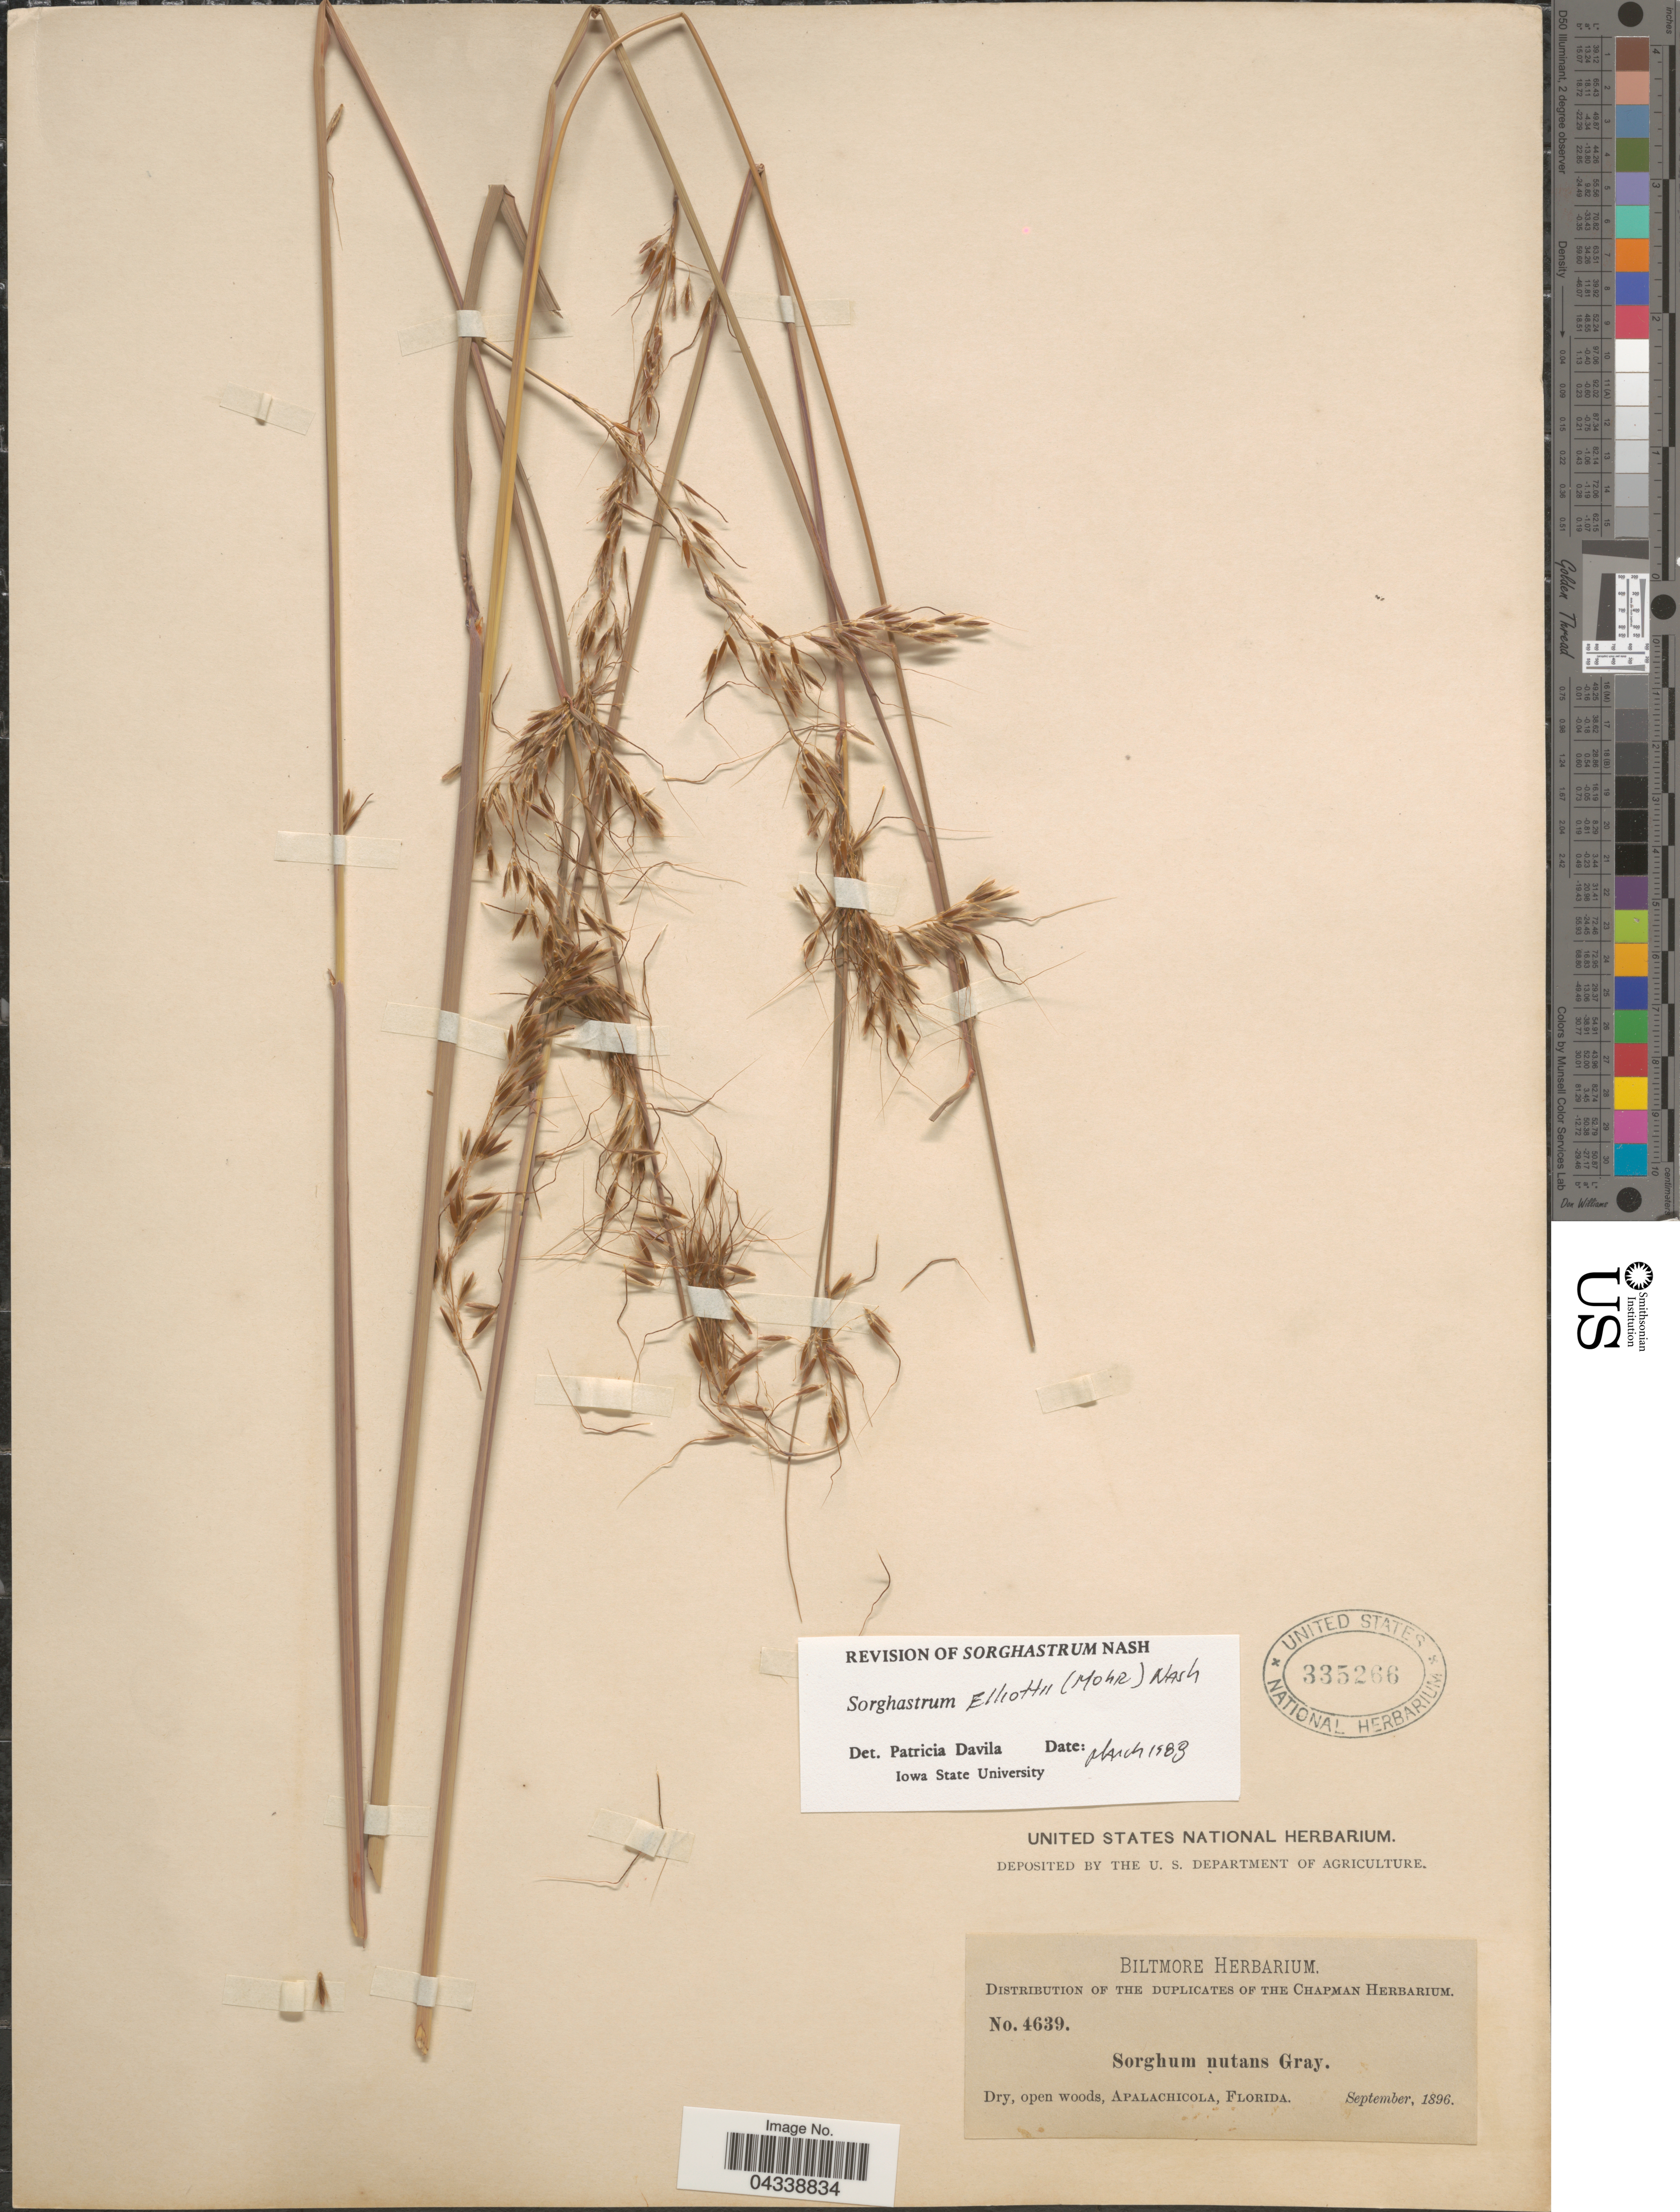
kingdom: Plantae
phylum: Tracheophyta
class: Liliopsida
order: Poales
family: Poaceae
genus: Sorghastrum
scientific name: Sorghastrum elliottii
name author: (C. Mohr) Nash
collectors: ex herb. Biltmore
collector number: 4639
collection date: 1896-09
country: United States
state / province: Florida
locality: Apalachicola.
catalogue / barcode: US 335266